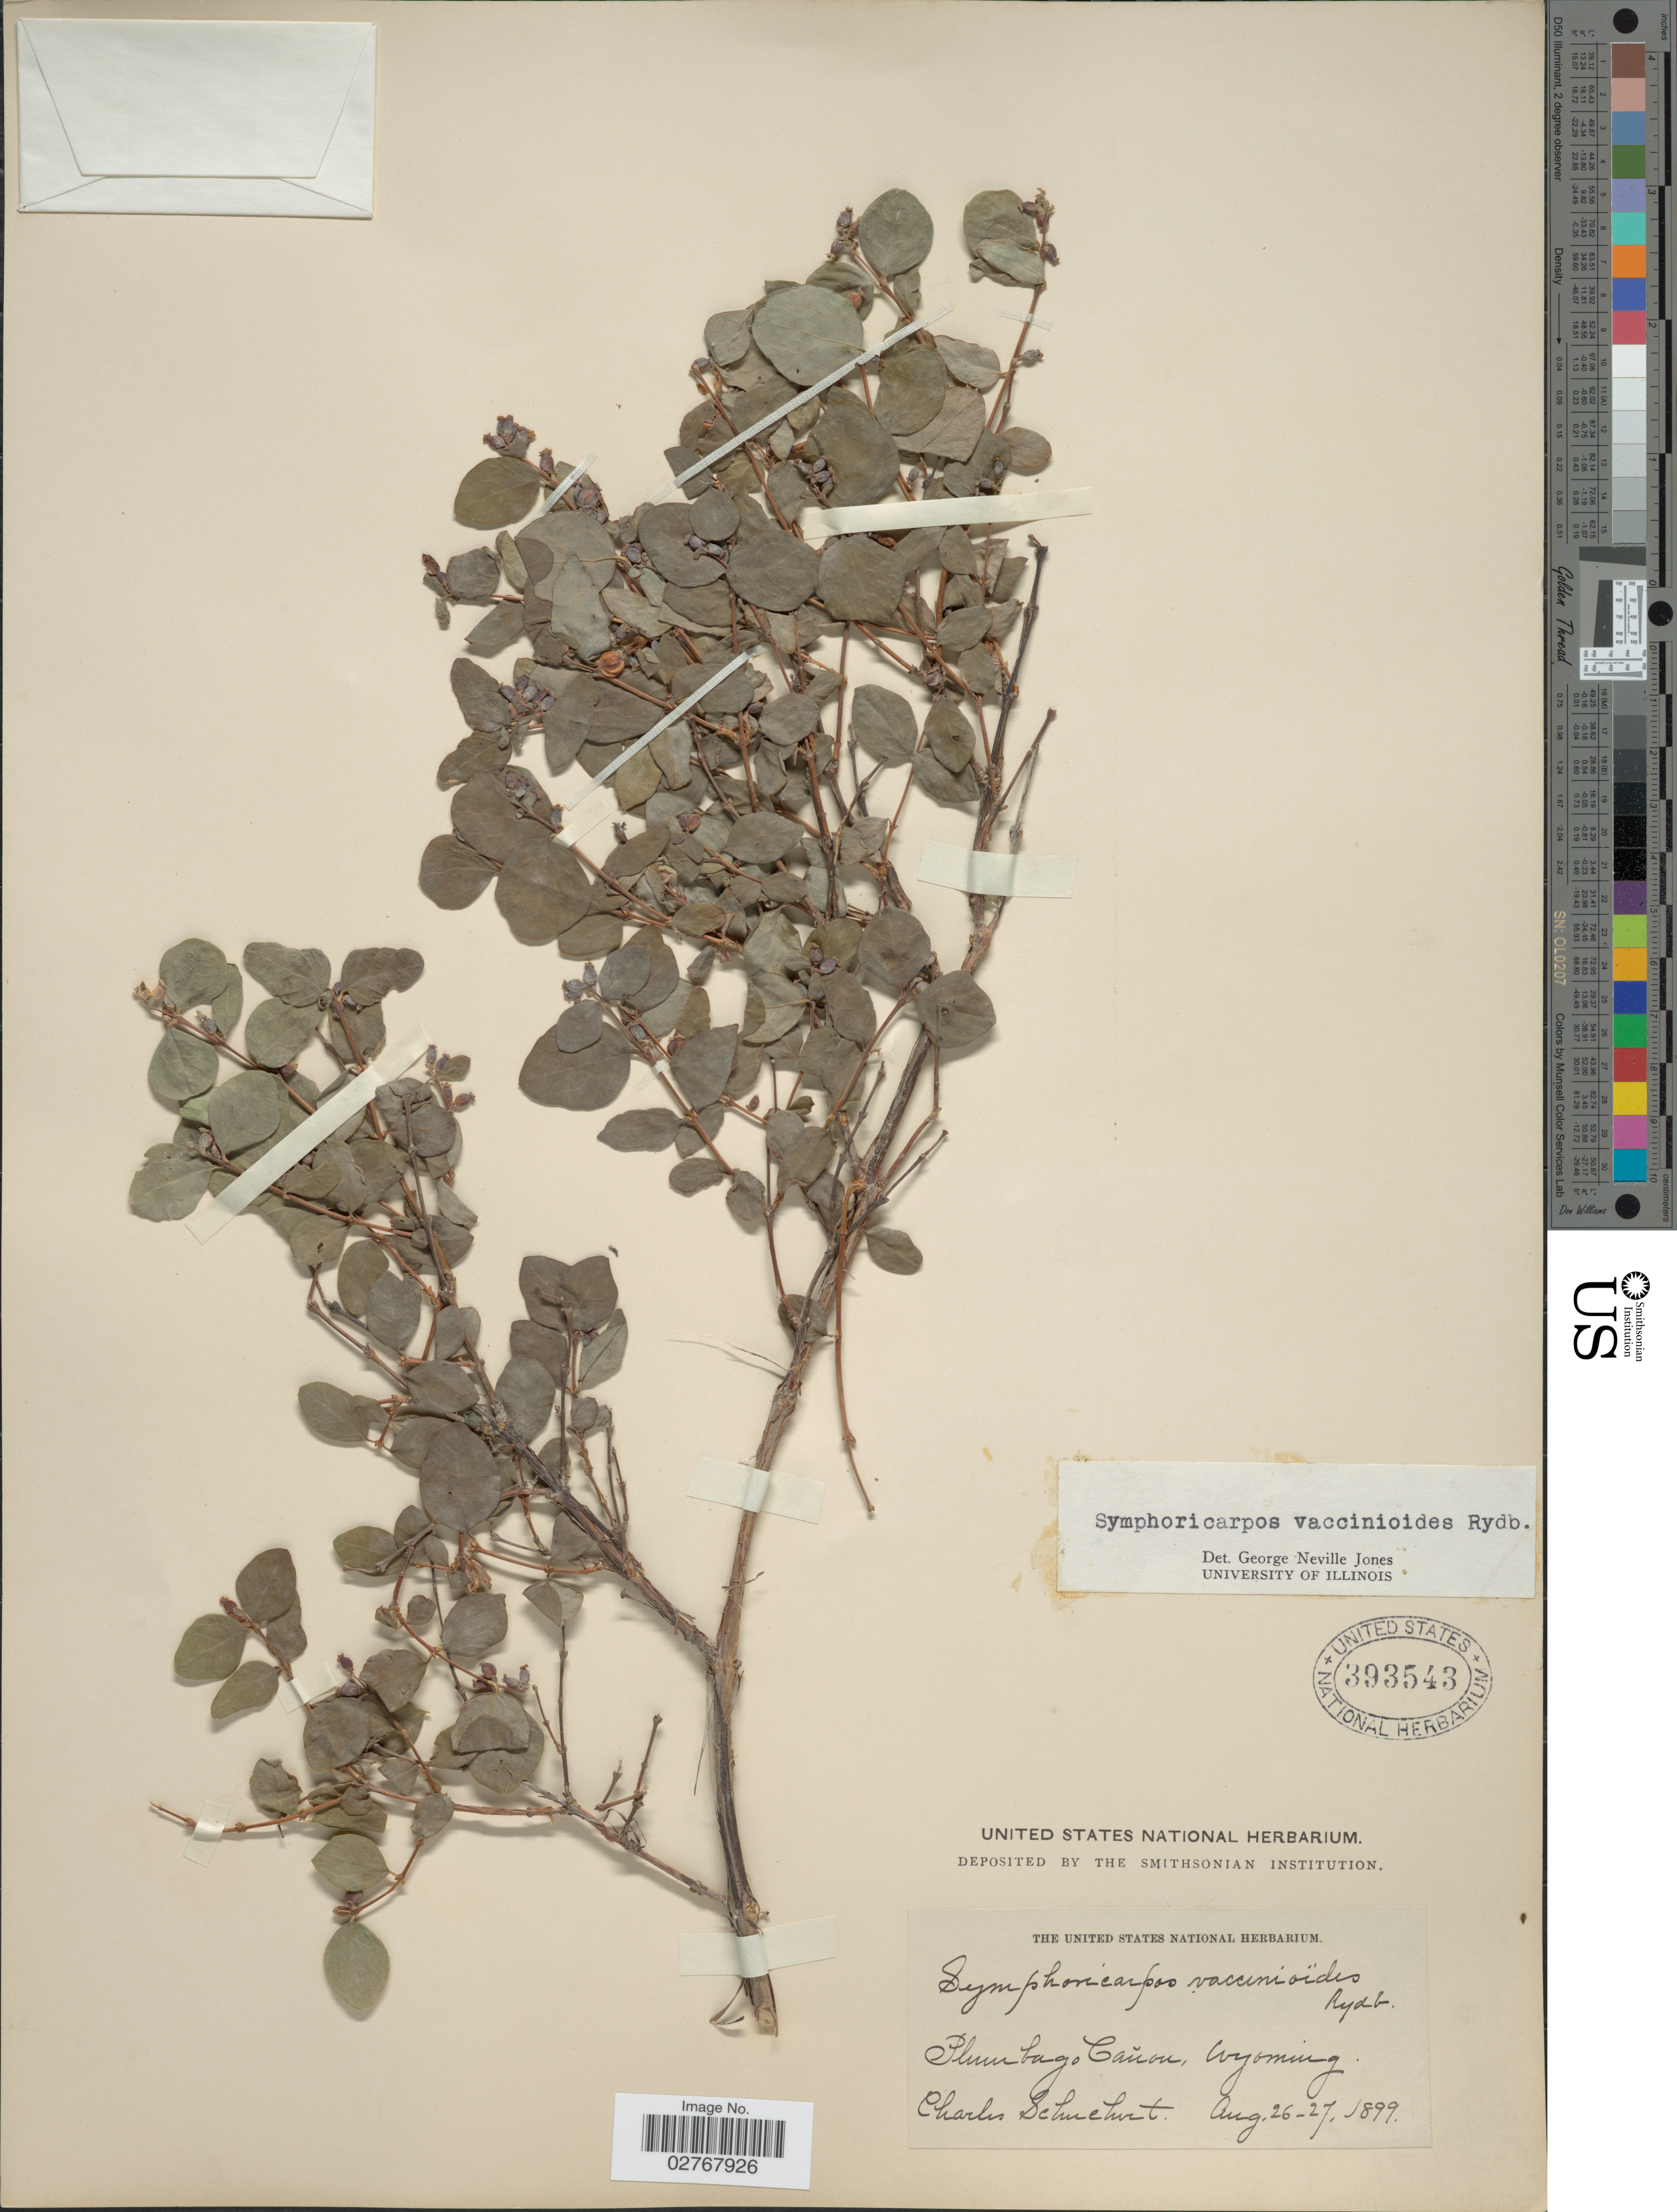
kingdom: Plantae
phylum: Tracheophyta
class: Magnoliopsida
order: Dipsacales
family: Caprifoliaceae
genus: Symphoricarpos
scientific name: Symphoricarpos vaccinioides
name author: Rydb.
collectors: C. Schuchert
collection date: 1899-08-26/1899-08-27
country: United States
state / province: Wyoming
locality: Plumbago Cañon.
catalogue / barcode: US 393543